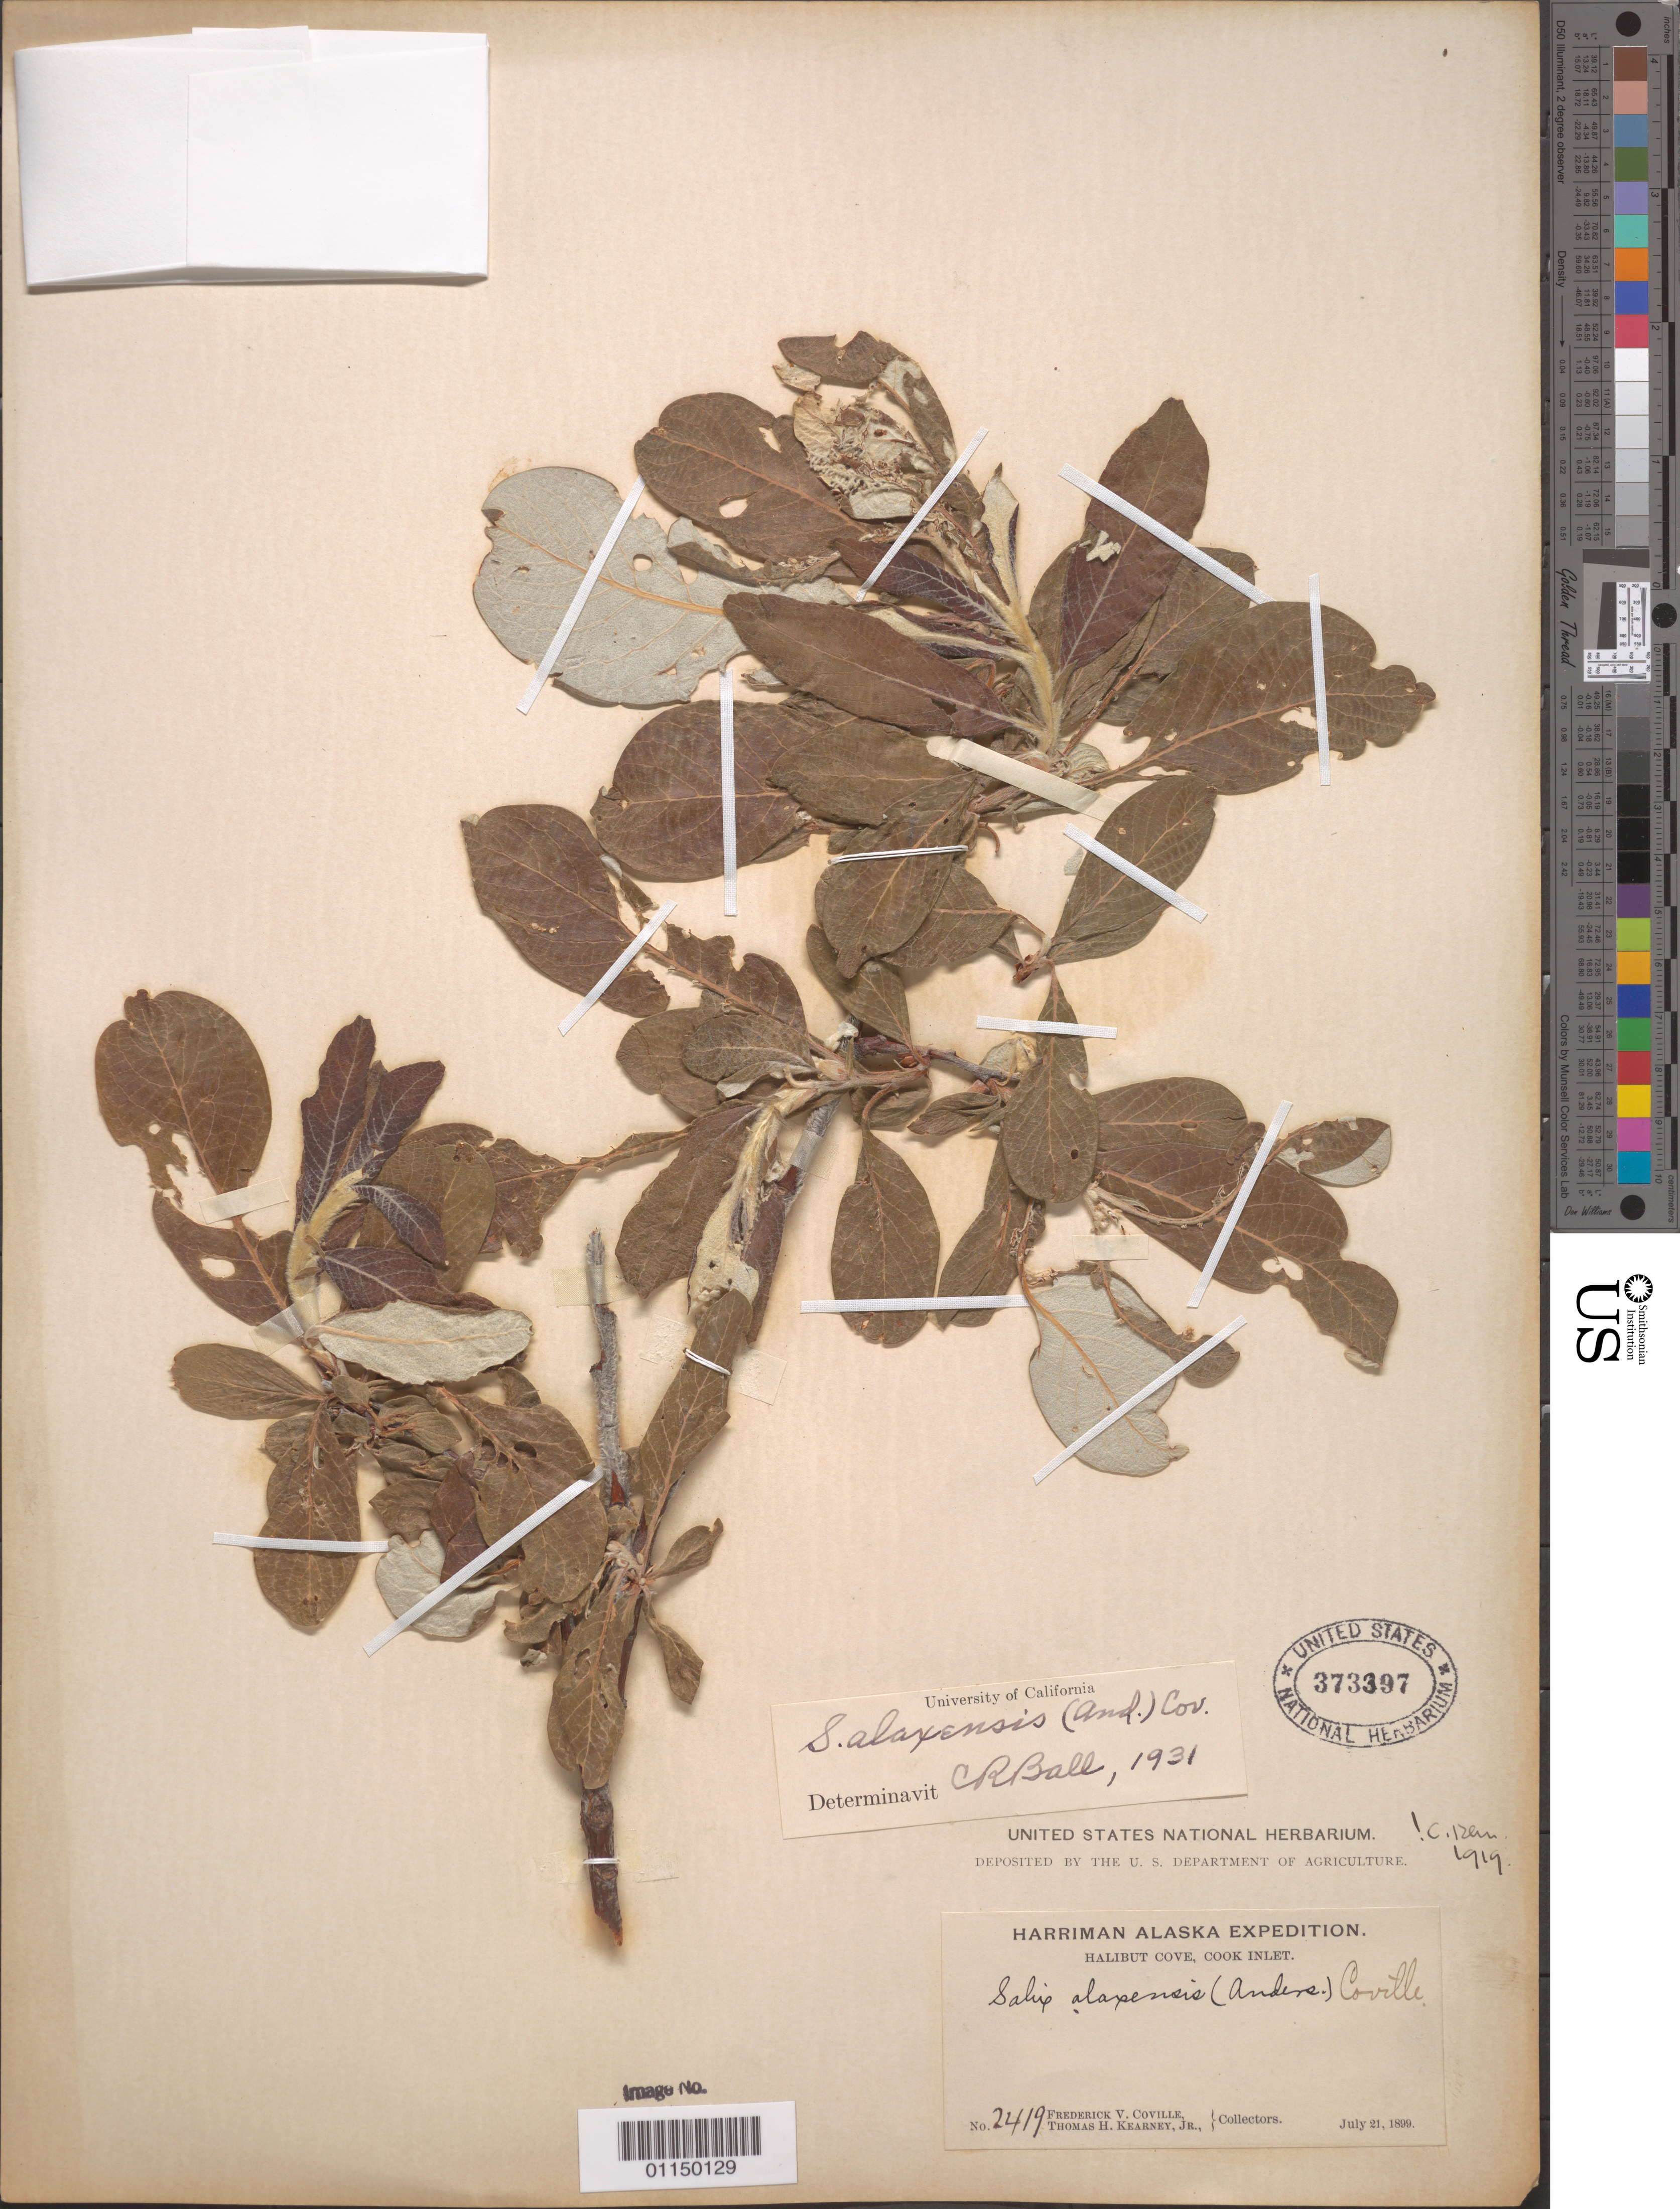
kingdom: Plantae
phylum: Tracheophyta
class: Magnoliopsida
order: Malpighiales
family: Salicaceae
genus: Salix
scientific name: Salix alaxensis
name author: (Andersson) Coville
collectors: F. V. Coville & T. H. Kearney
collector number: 2419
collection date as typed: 21 Jul 1899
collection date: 1899-07-21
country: United States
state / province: Alaska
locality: Halibut Cove, Cook Inlet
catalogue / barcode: US 373397